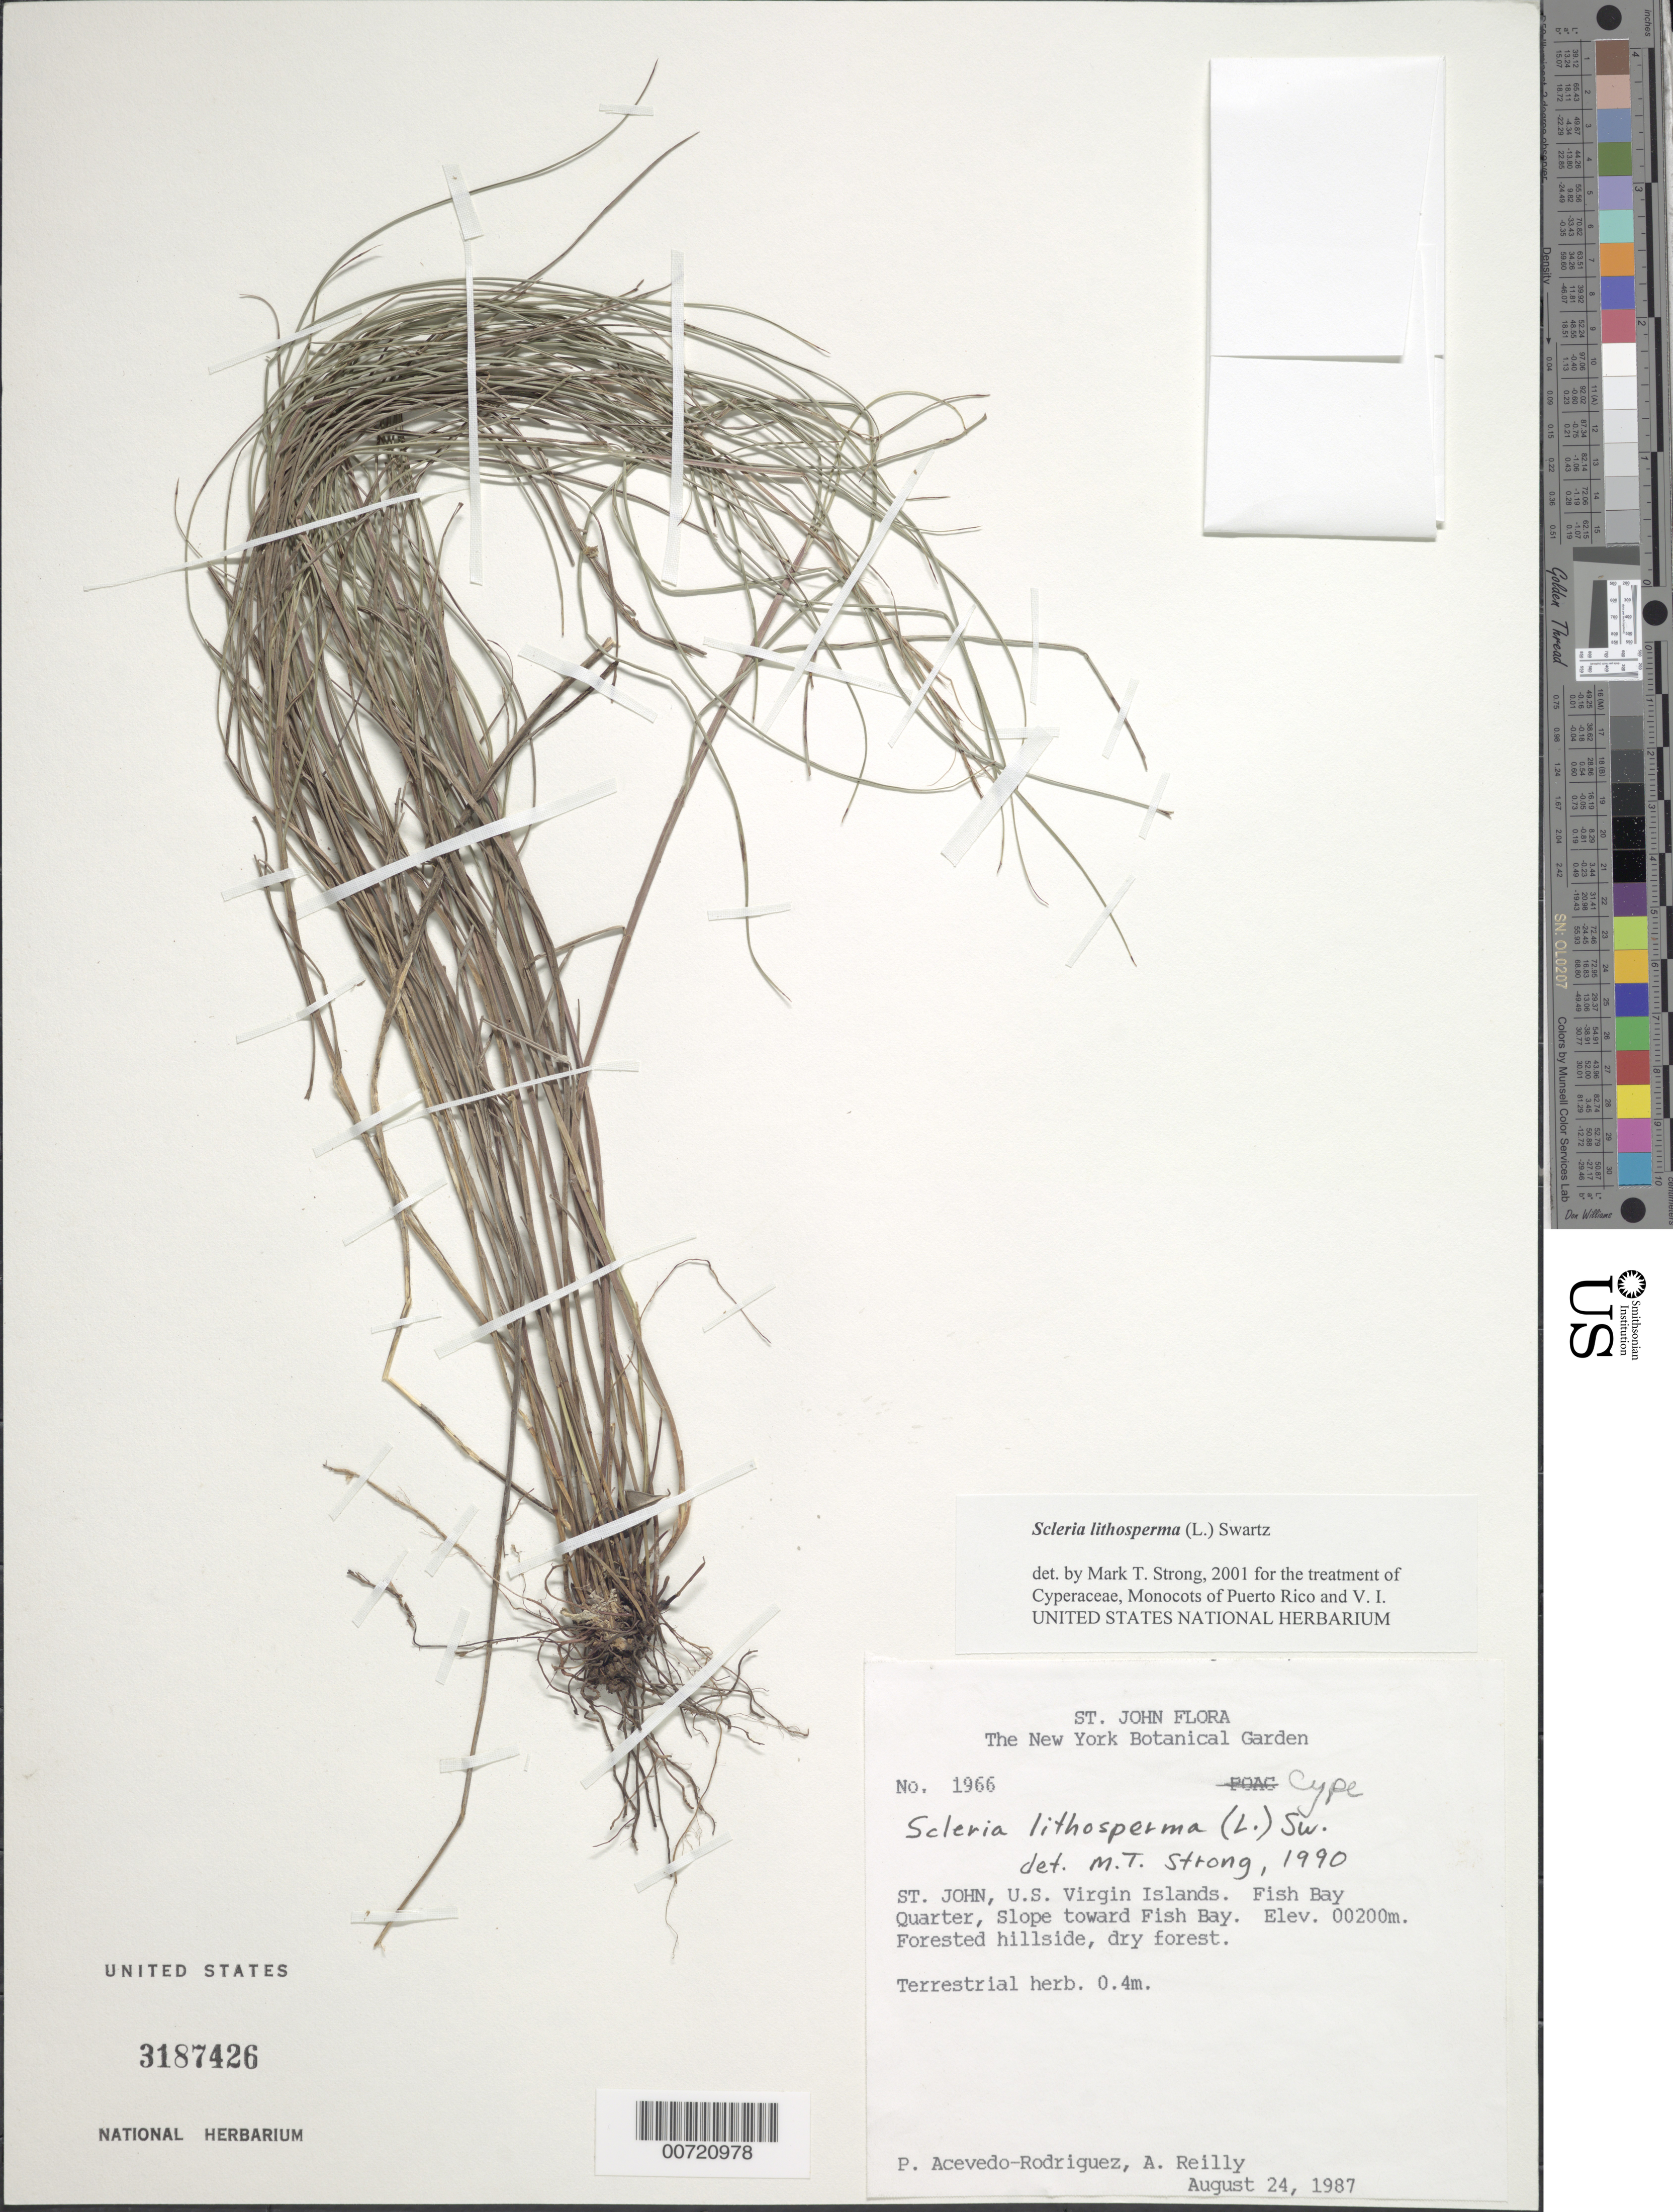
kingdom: Plantae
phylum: Tracheophyta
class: Liliopsida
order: Poales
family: Cyperaceae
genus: Scleria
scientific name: Scleria lithosperma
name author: (L.) Sw.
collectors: P. Acevedo-Rodr. & A. Reilly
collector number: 1966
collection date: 1987-08-24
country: U.S. Virgin Islands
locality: St. John. U.S. Virgin Islands. Fish Bay Quarter, Slope toward Fish Bay.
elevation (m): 200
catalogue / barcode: US 3187426